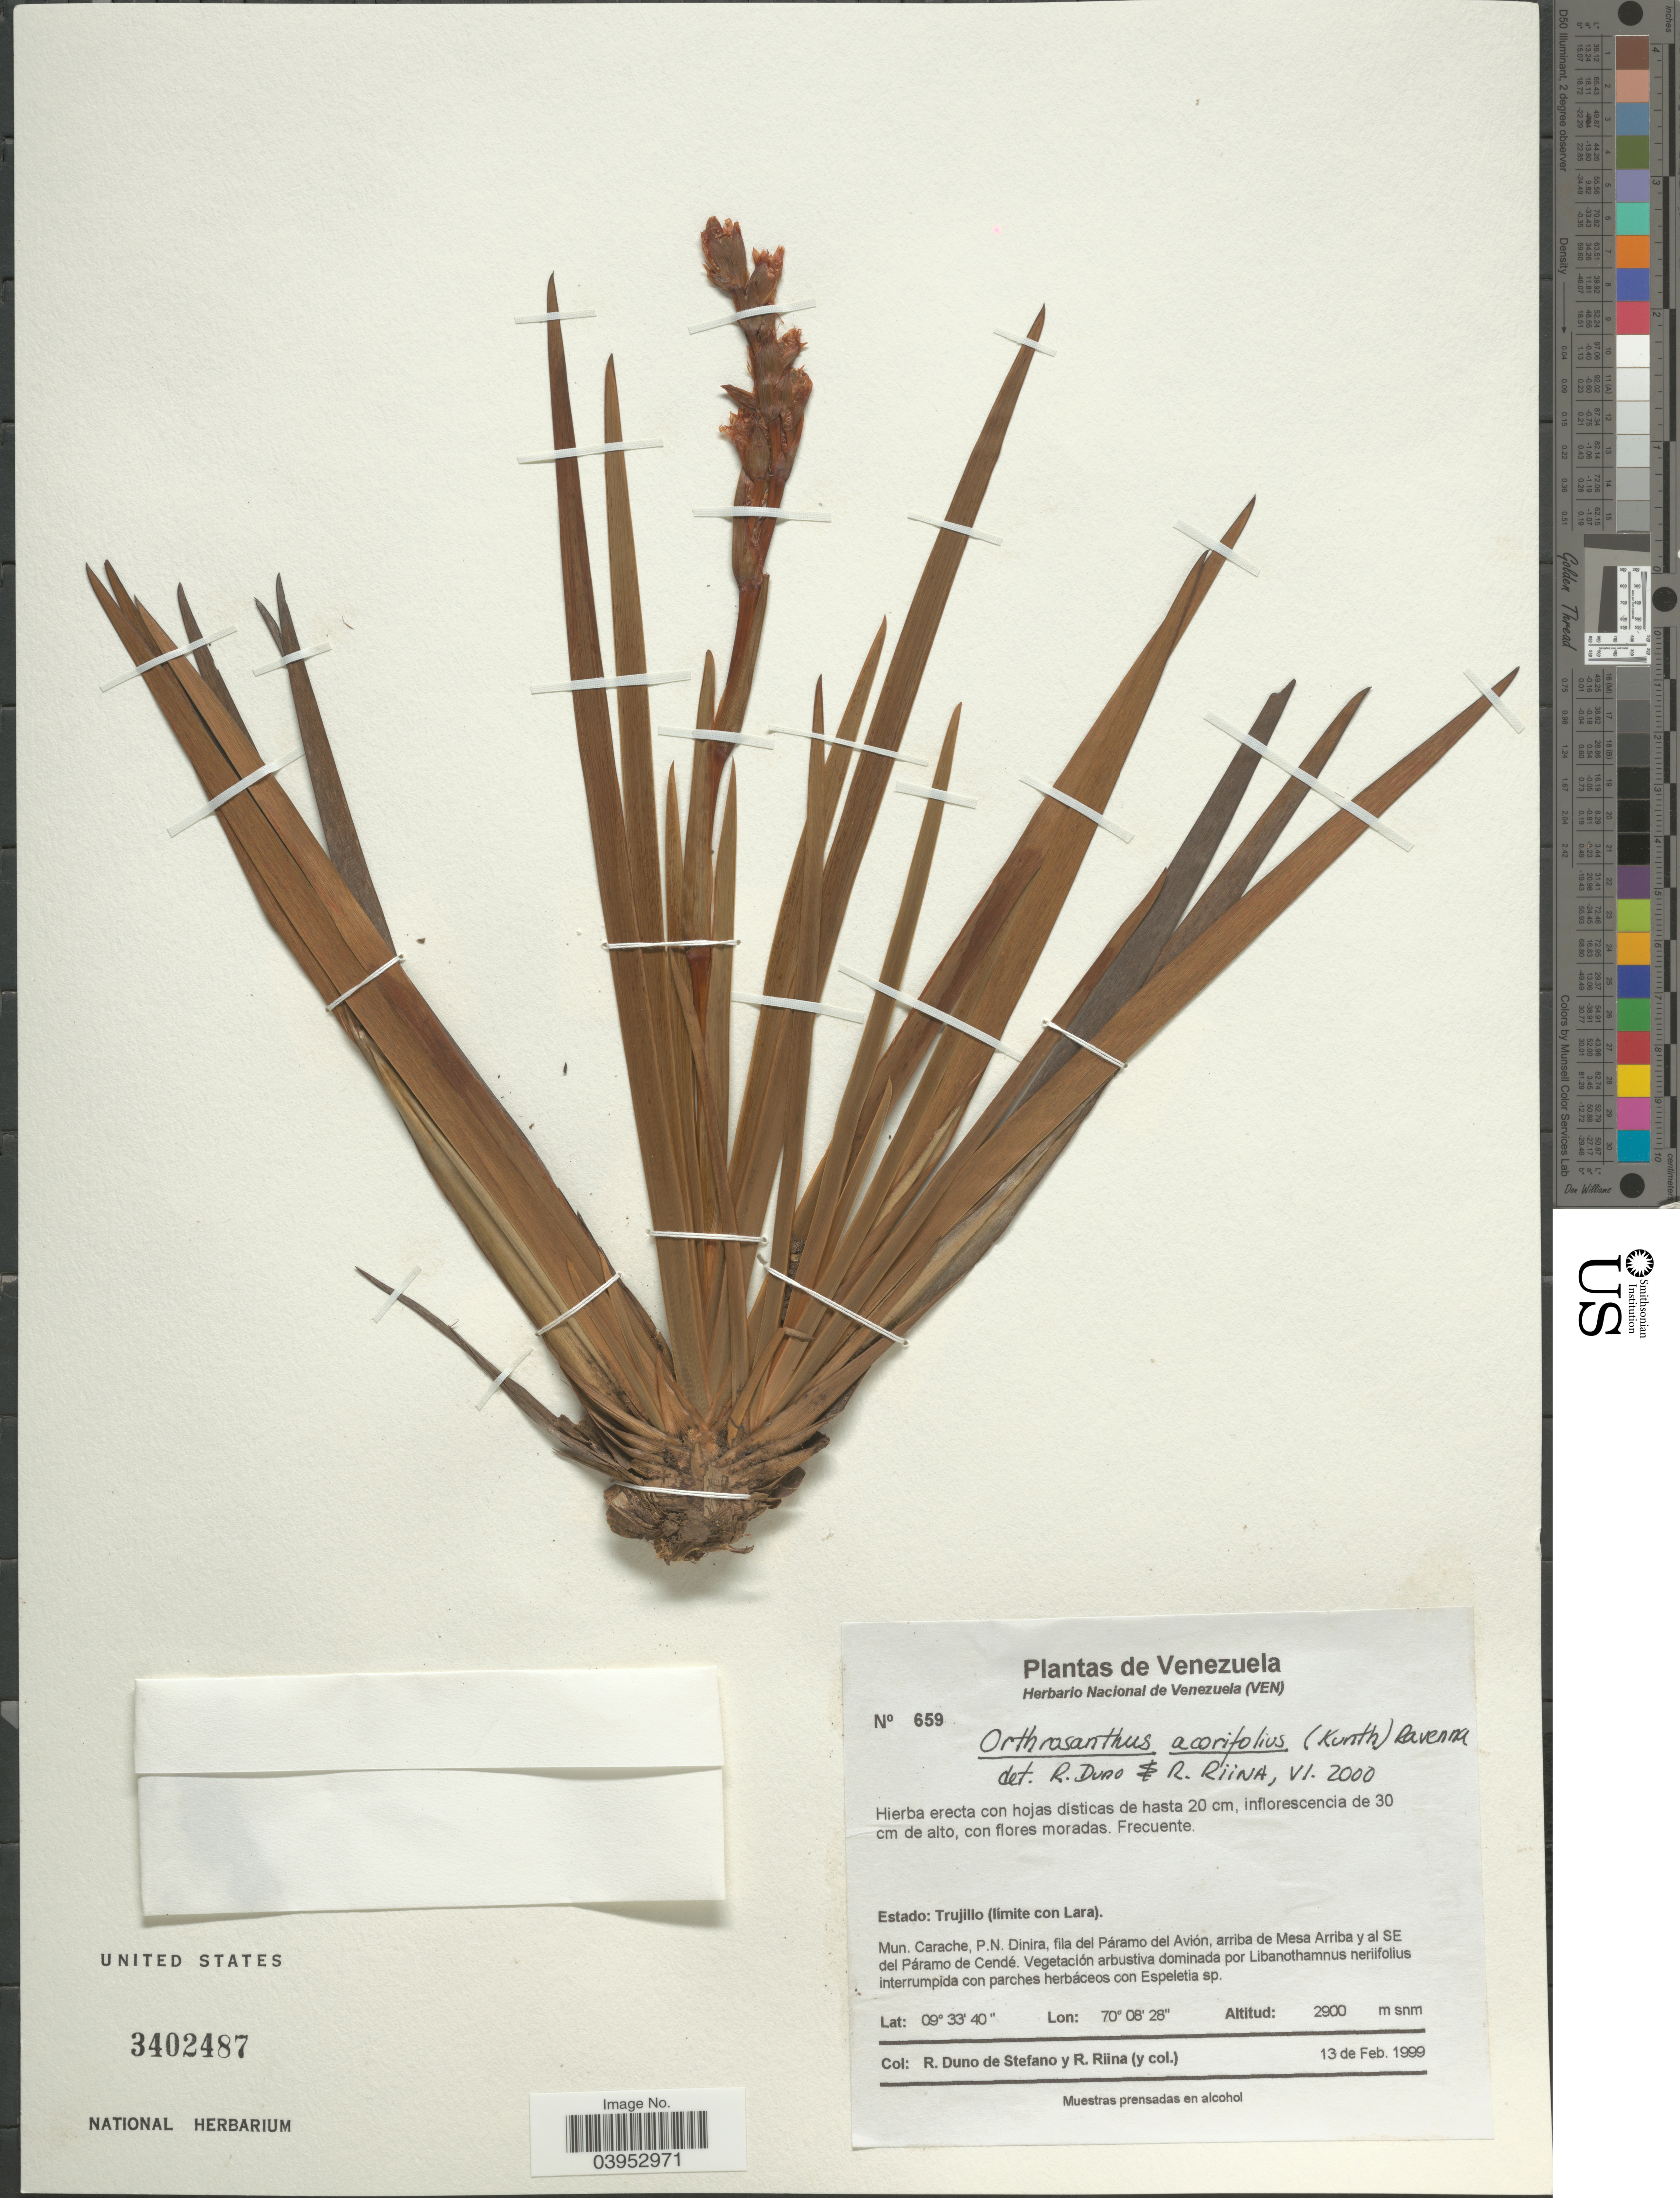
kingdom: Plantae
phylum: Tracheophyta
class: Liliopsida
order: Asparagales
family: Iridaceae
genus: Orthrosanthus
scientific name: Orthrosanthus acorifolius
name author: (Kunth) Ravenna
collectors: R. Duno de Stefano & R. Riina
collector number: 659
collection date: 1999-02-13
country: Venezuela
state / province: Trujillo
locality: Estado Trujillo (límite con Lara). Mun. Carache, P.N. Dinira, fila del Páramo del Avión, arriba de Mesa Arriba y al SE del Páramo de Cendé.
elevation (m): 2900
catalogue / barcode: US 3402487